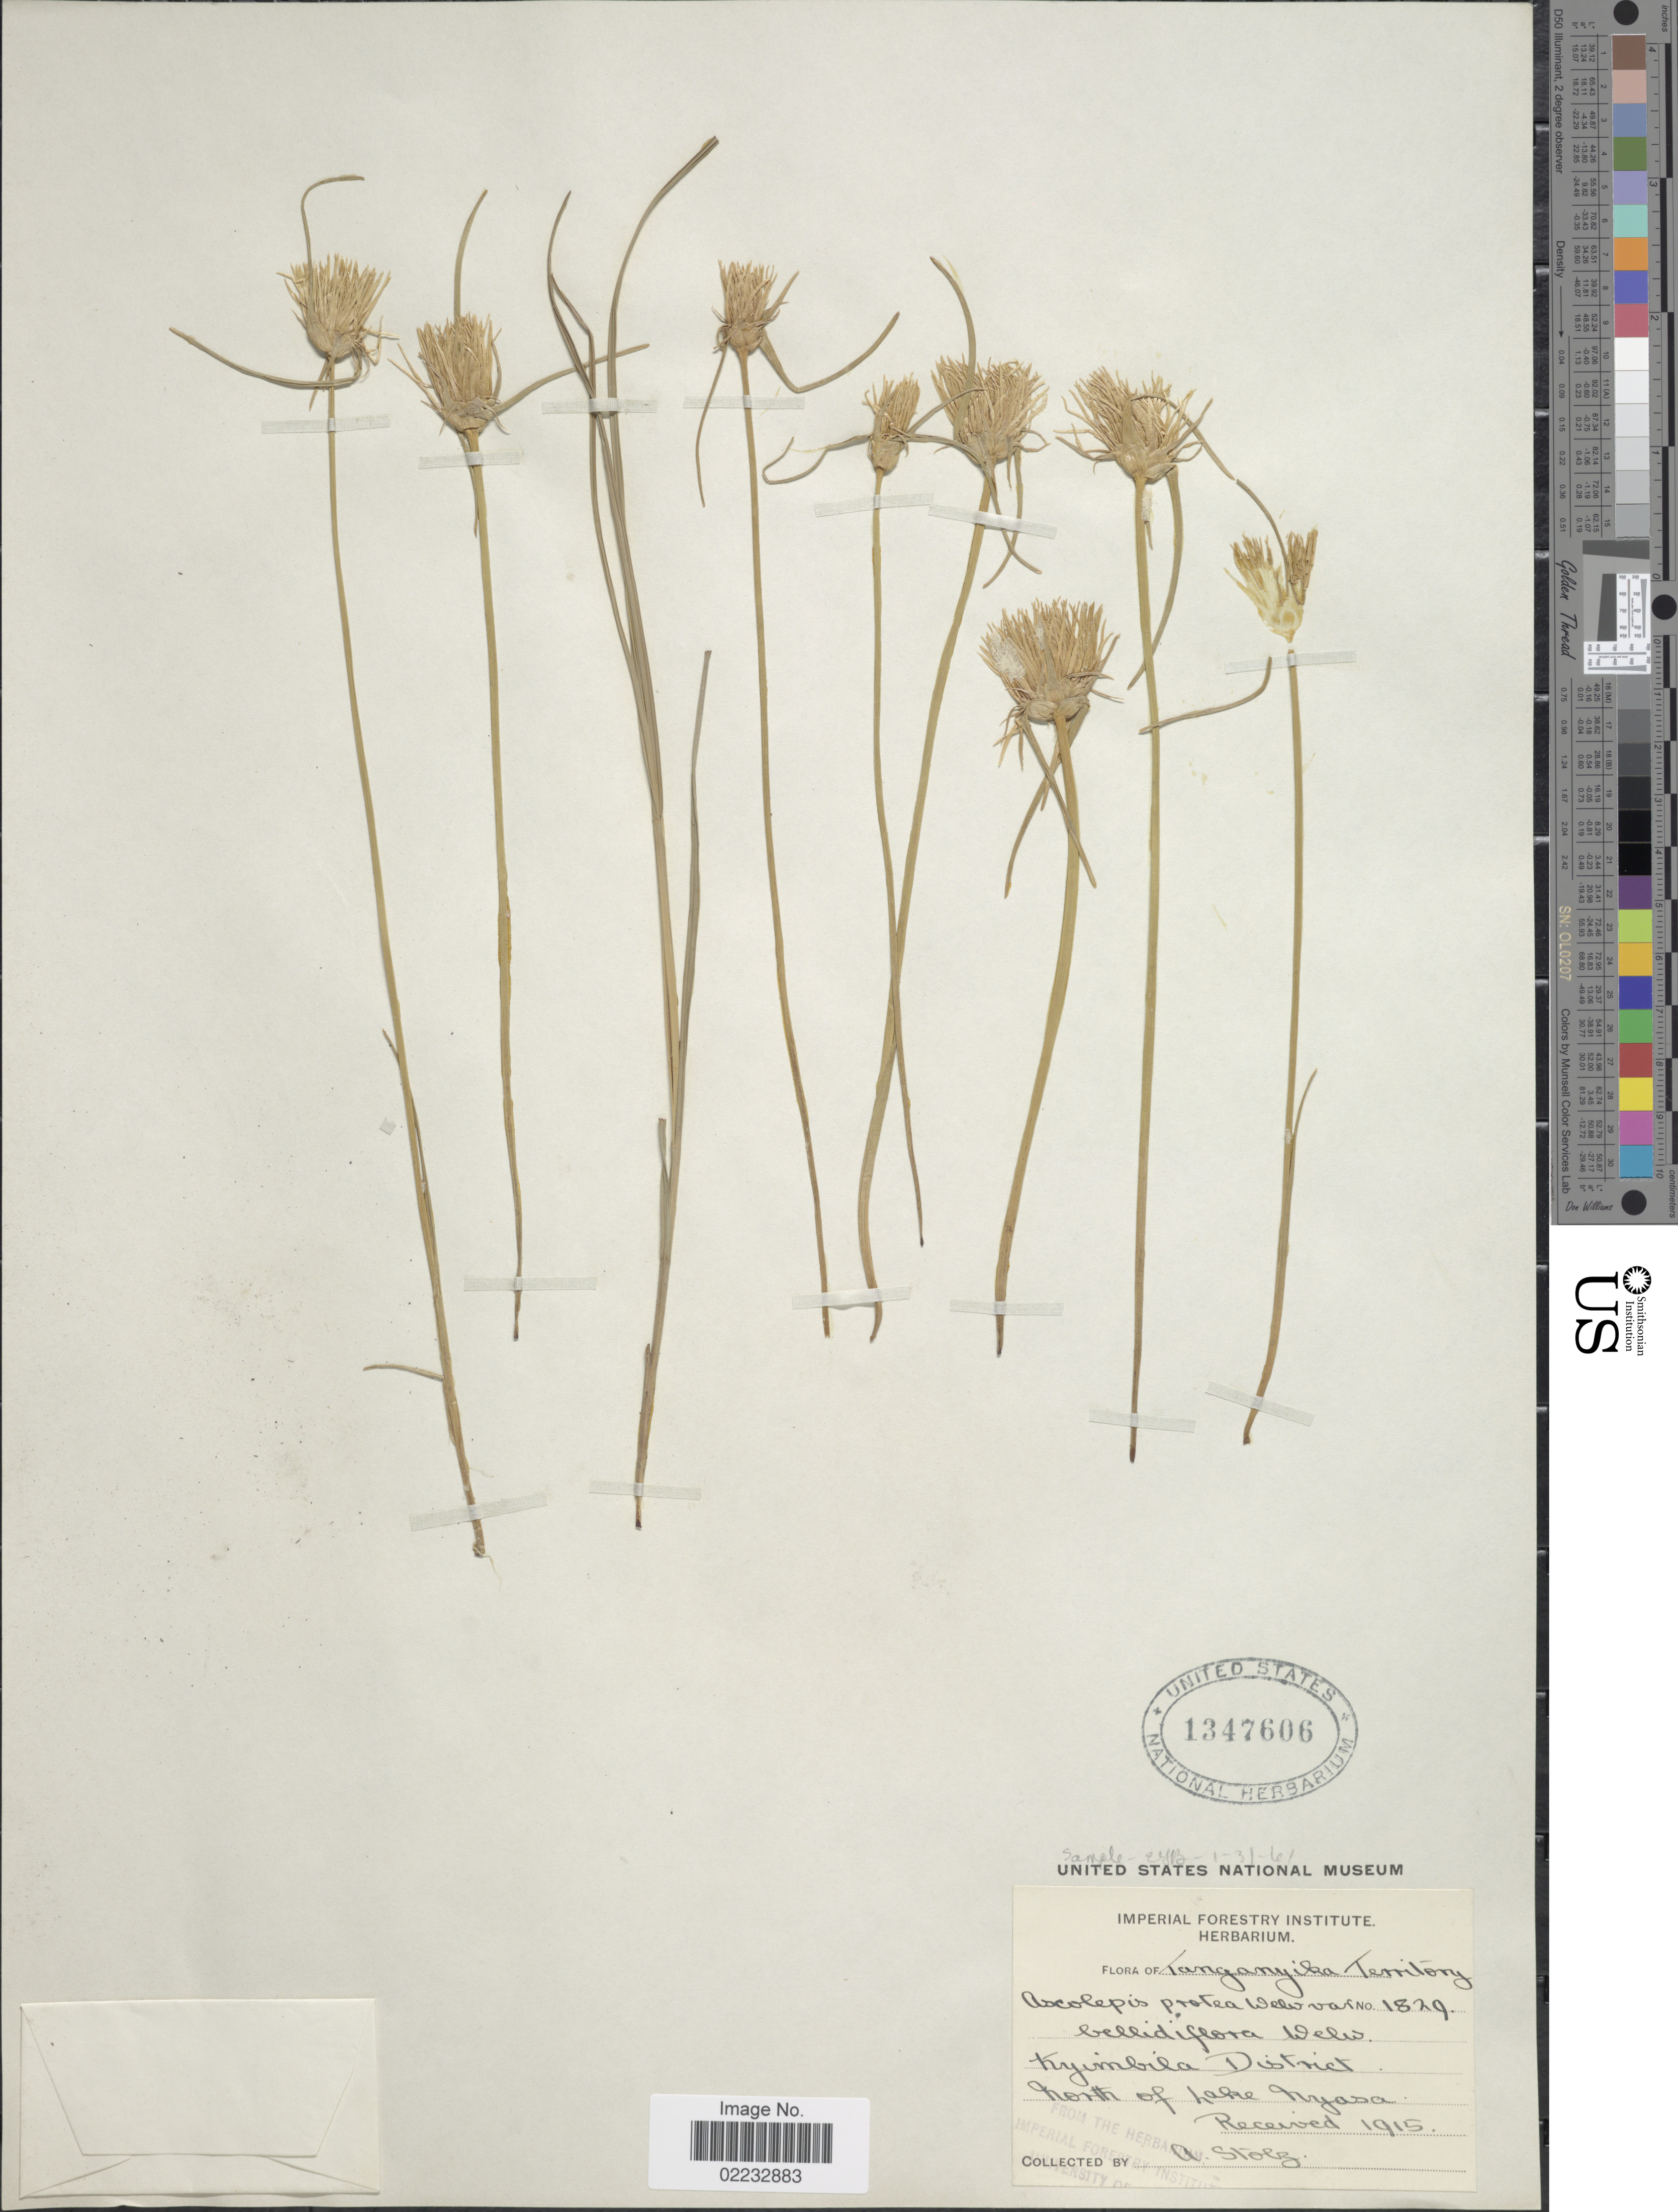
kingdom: Plantae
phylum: Tracheophyta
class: Liliopsida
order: Poales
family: Cyperaceae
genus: Cyperus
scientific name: Cyperus proteus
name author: (Welw.) Bauters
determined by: Strong, M. T., (US), Smithsonian Institution - National Museum of Natural History (UNITED STATES)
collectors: A. Stolz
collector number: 1829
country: Tanzania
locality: Tanganyika Territory, Kyimbila District, North of Lake Nyasa.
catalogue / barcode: US 1347606